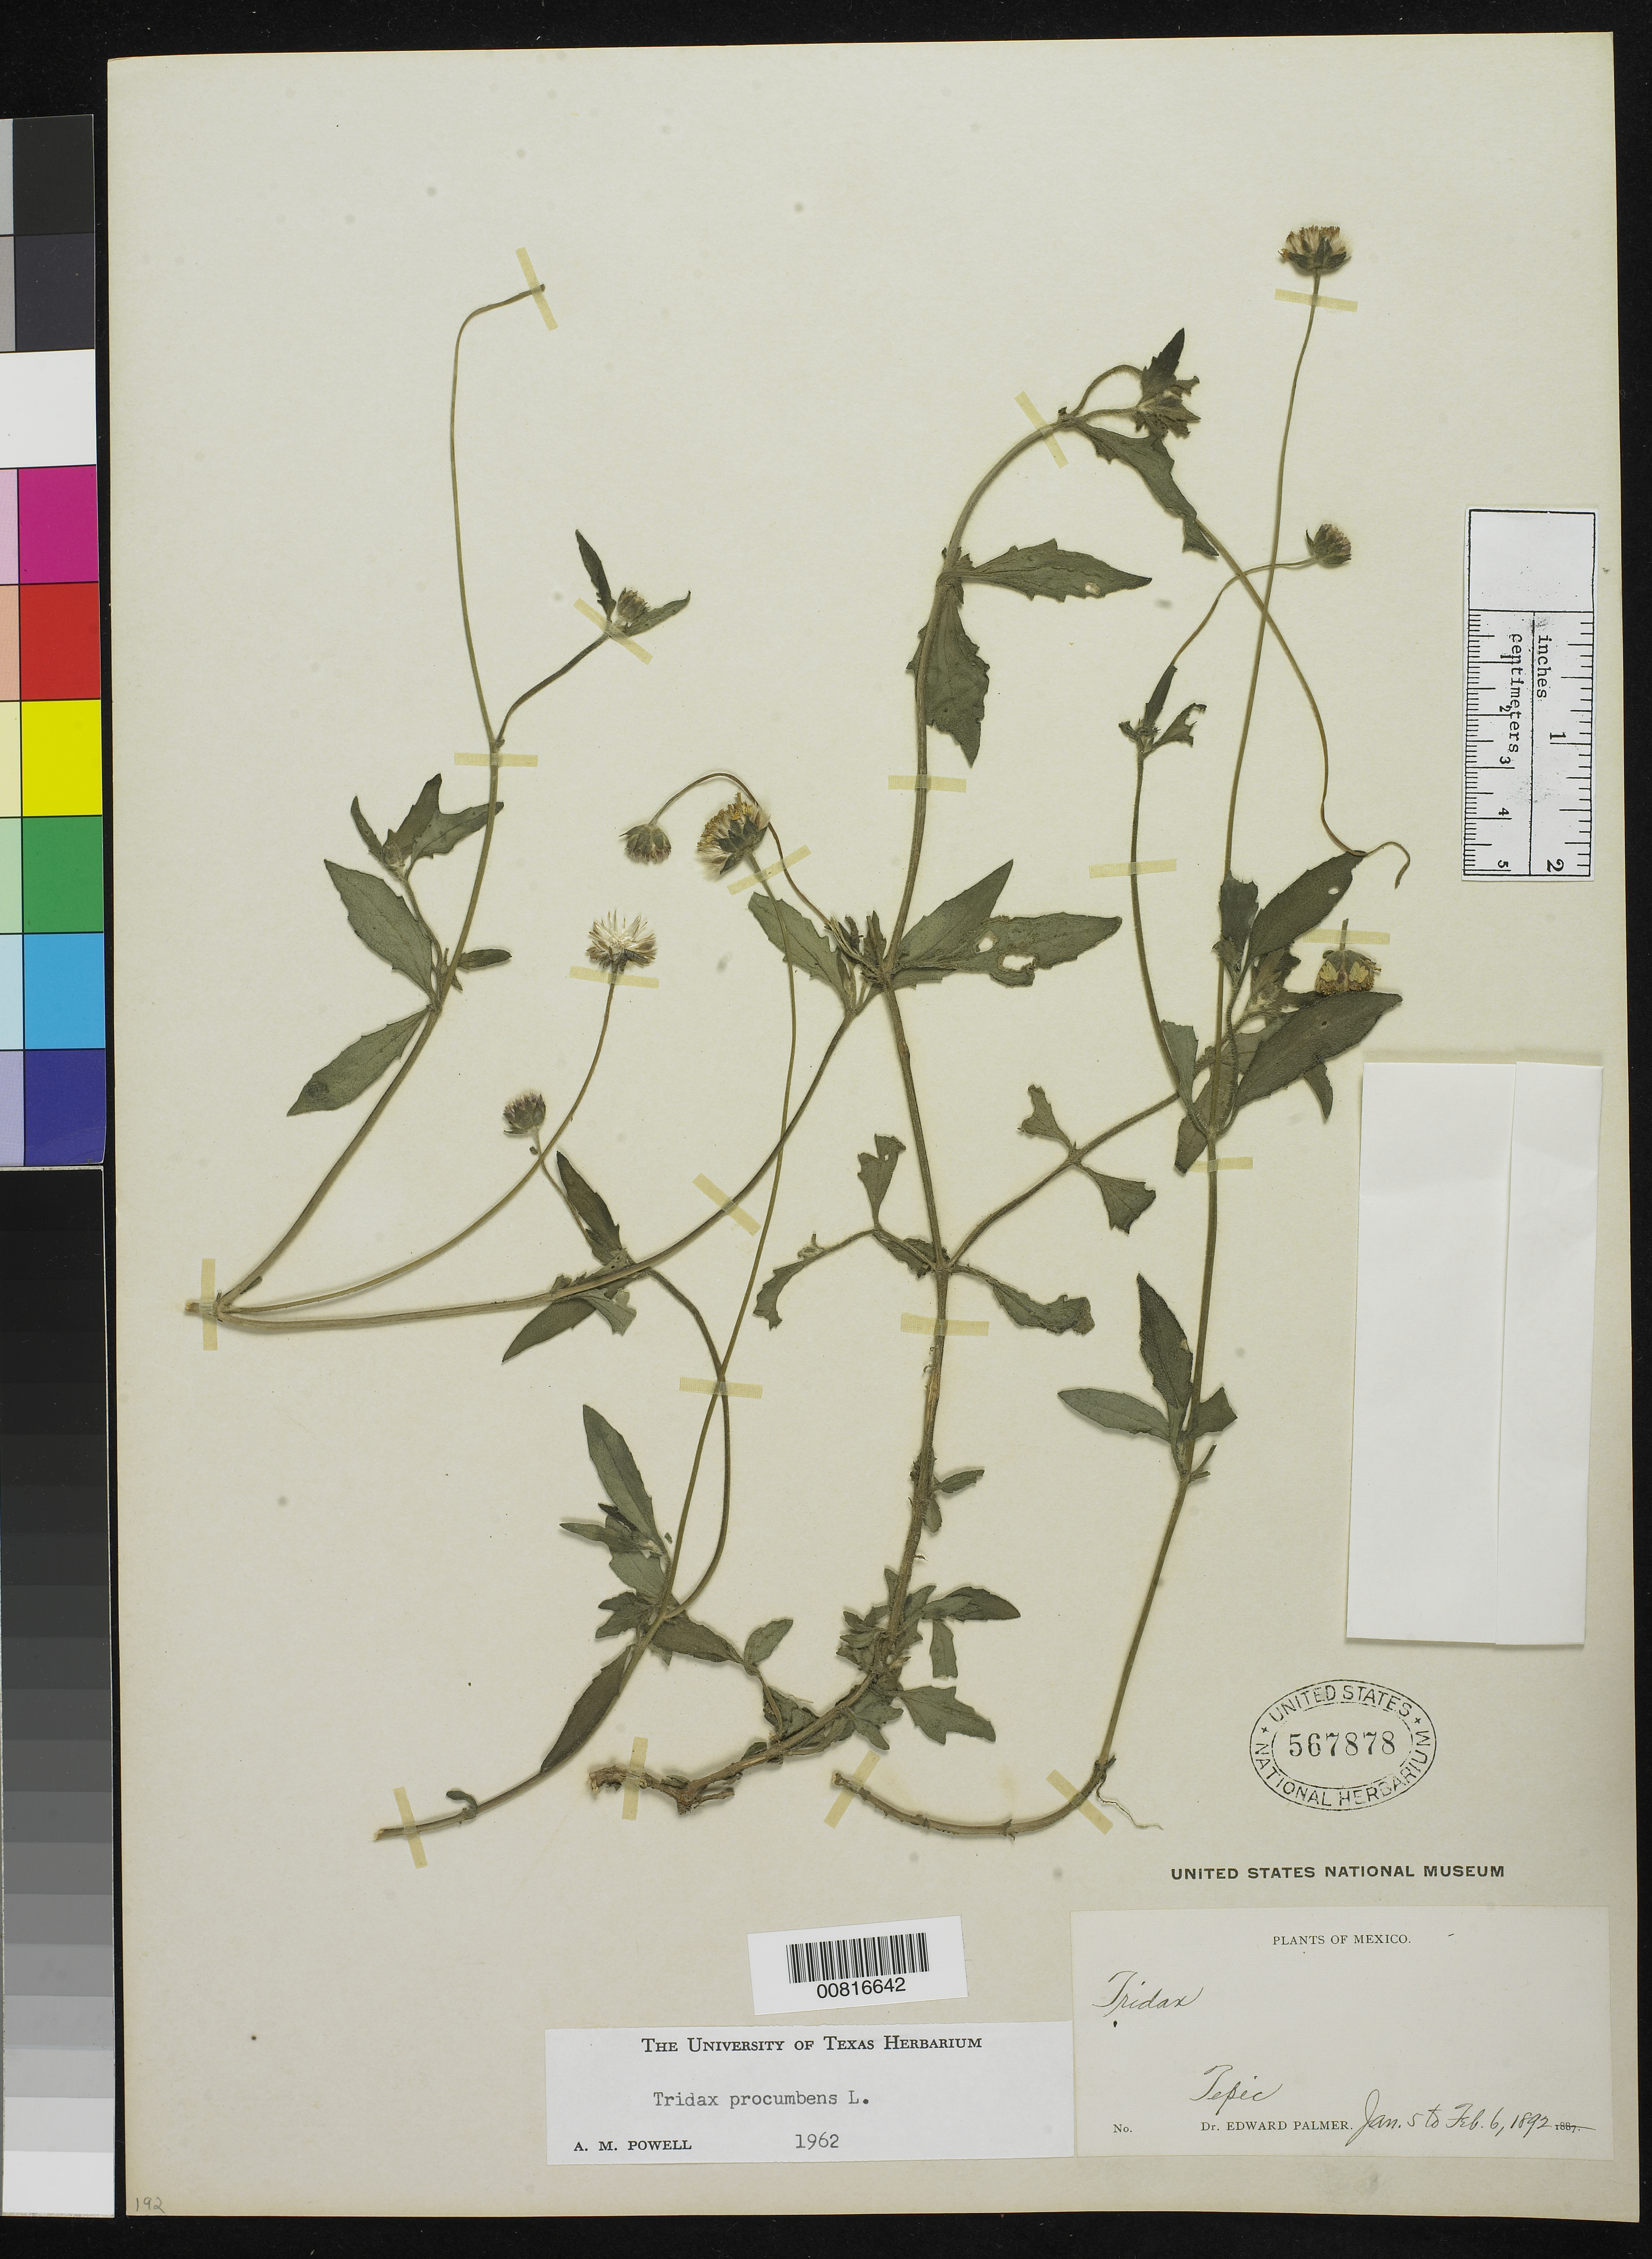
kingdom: Plantae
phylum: Tracheophyta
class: Magnoliopsida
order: Asterales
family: Asteraceae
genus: Tridax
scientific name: Tridax procumbens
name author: L.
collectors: E. Palmer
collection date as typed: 05 Jan 1892 to 06 Feb 1892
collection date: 1892-01-05/1892-02-06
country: Mexico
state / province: Nayarit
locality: Tepic, Nayarit.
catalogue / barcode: US 567878